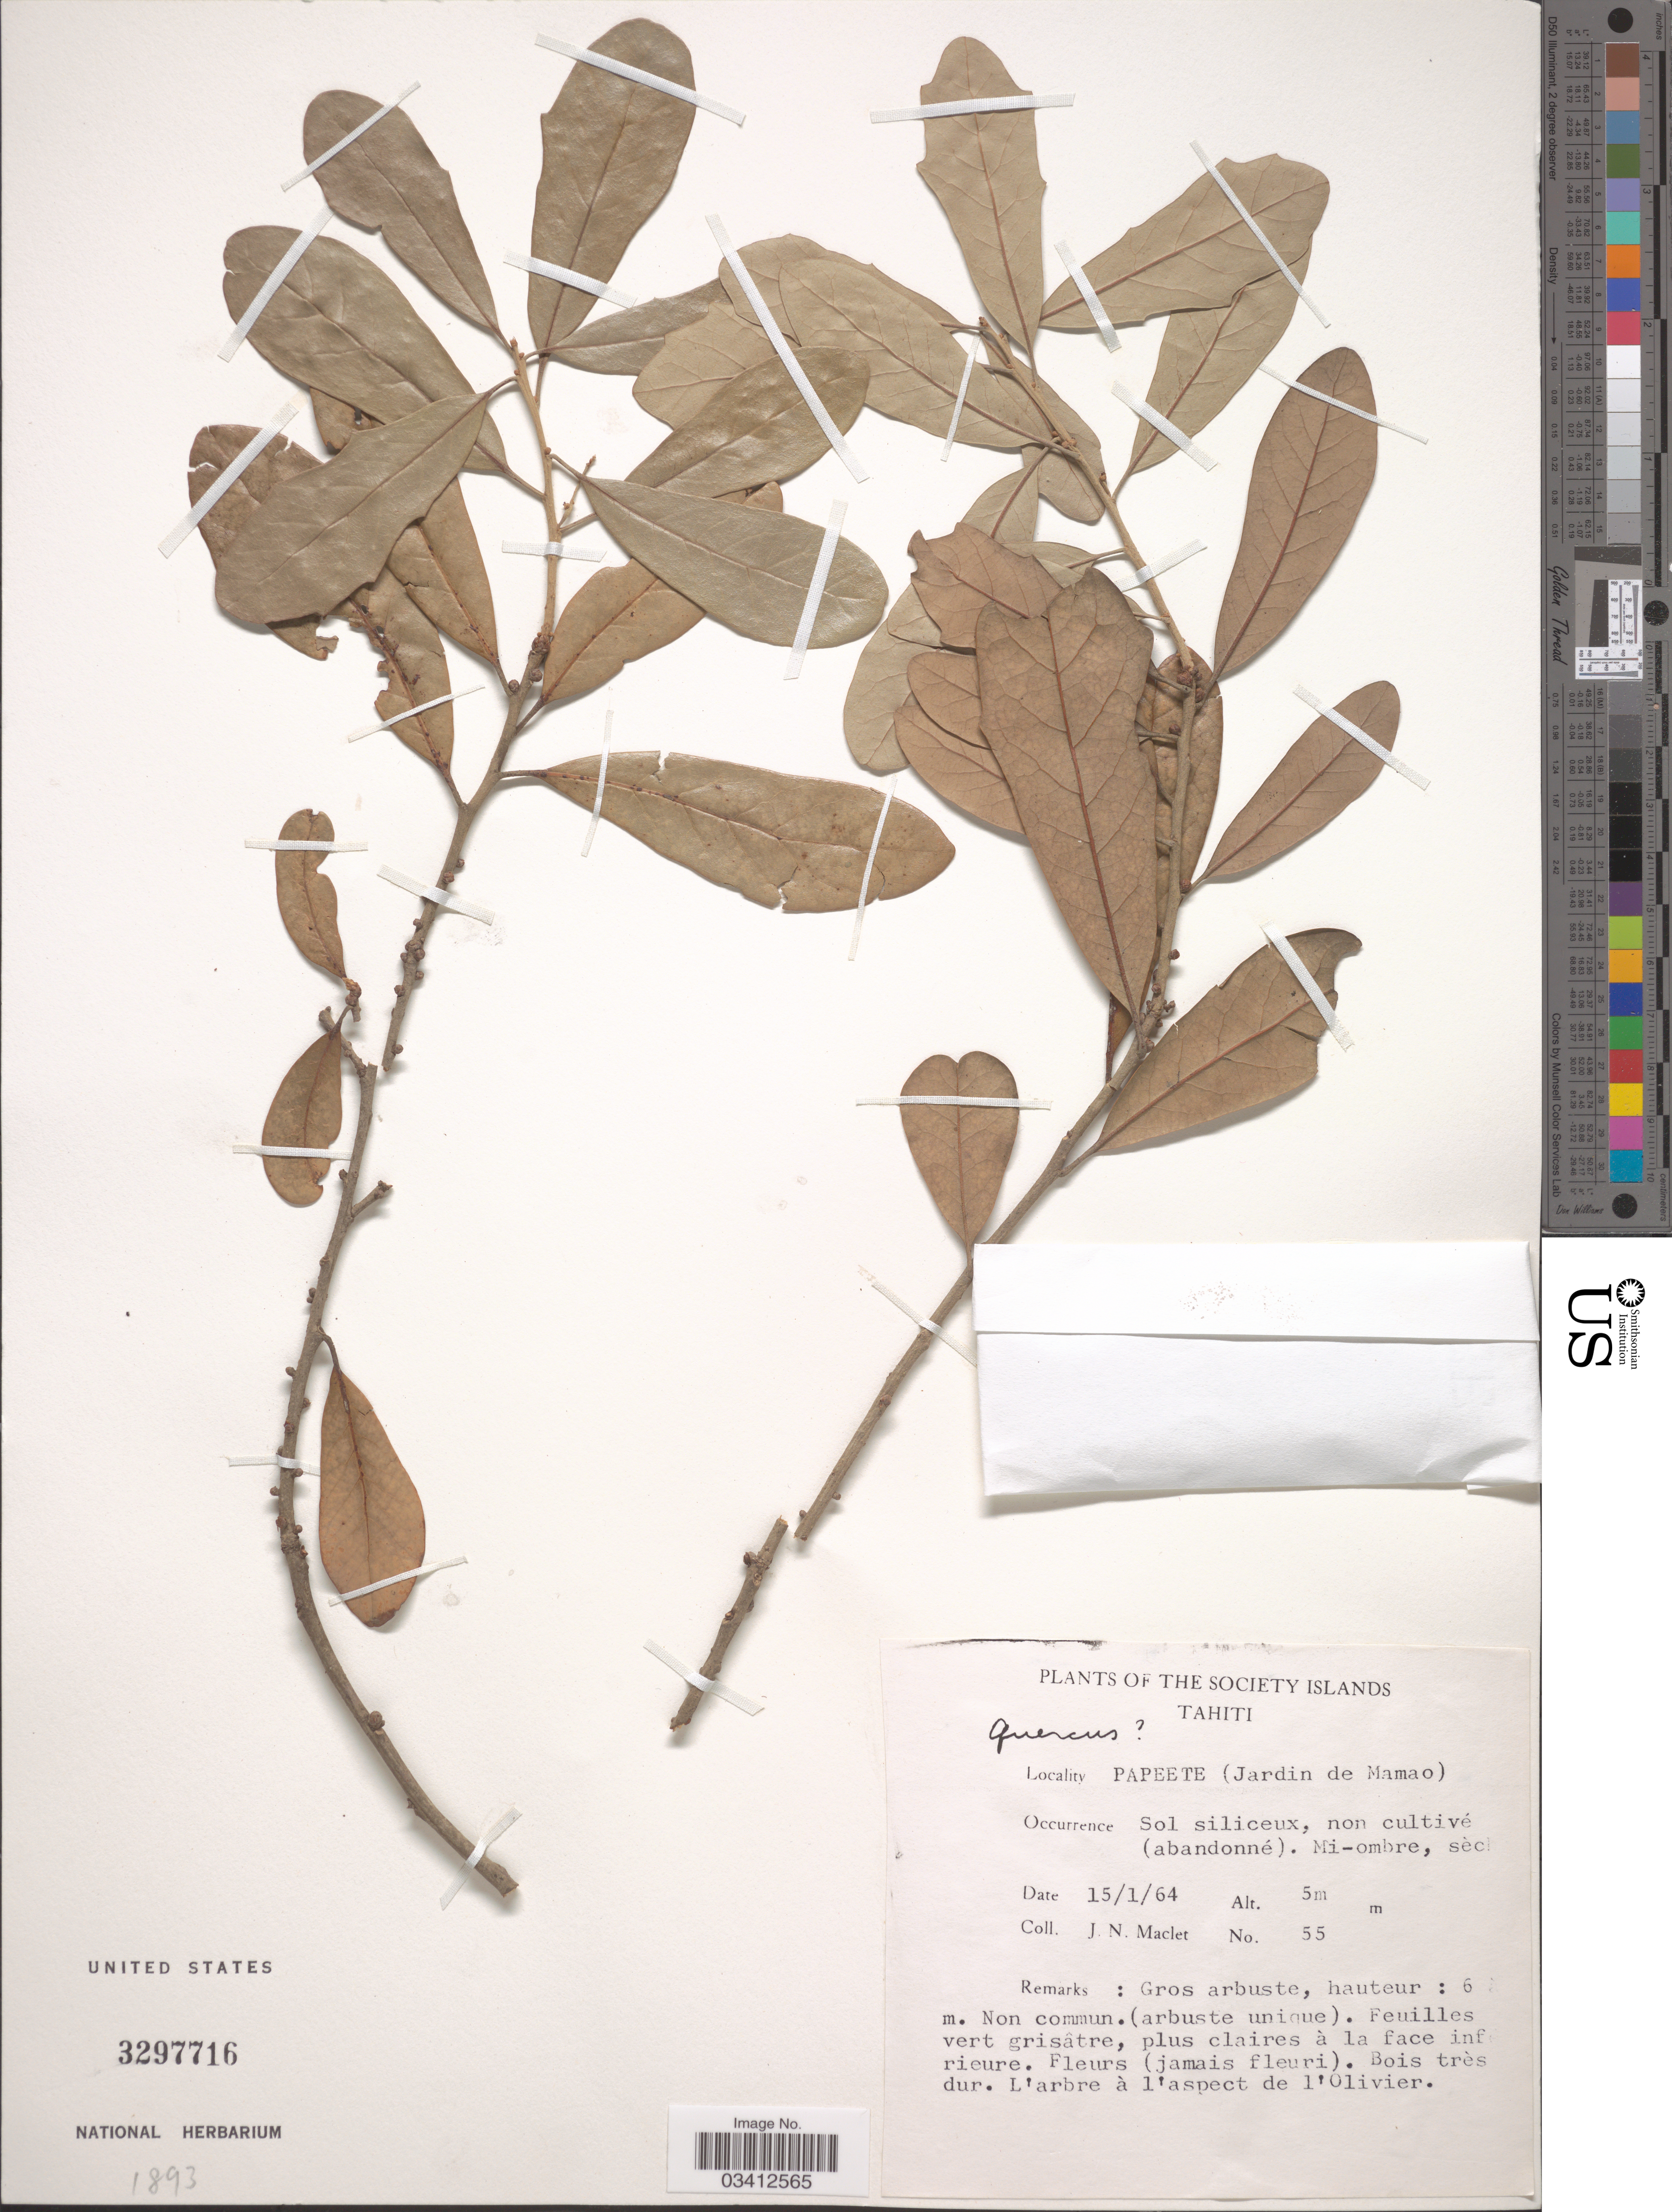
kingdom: Plantae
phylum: Tracheophyta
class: Magnoliopsida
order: Fagales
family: Fagaceae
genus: Quercus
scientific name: Quercus sp.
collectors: J. Maclet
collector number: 55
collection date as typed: Transcribed d/m/y: 15/1/64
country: French Polynesia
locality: The Society Islands. Tahiti. Papeete (Jardin de Mamao).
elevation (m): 5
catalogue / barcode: US 3297716